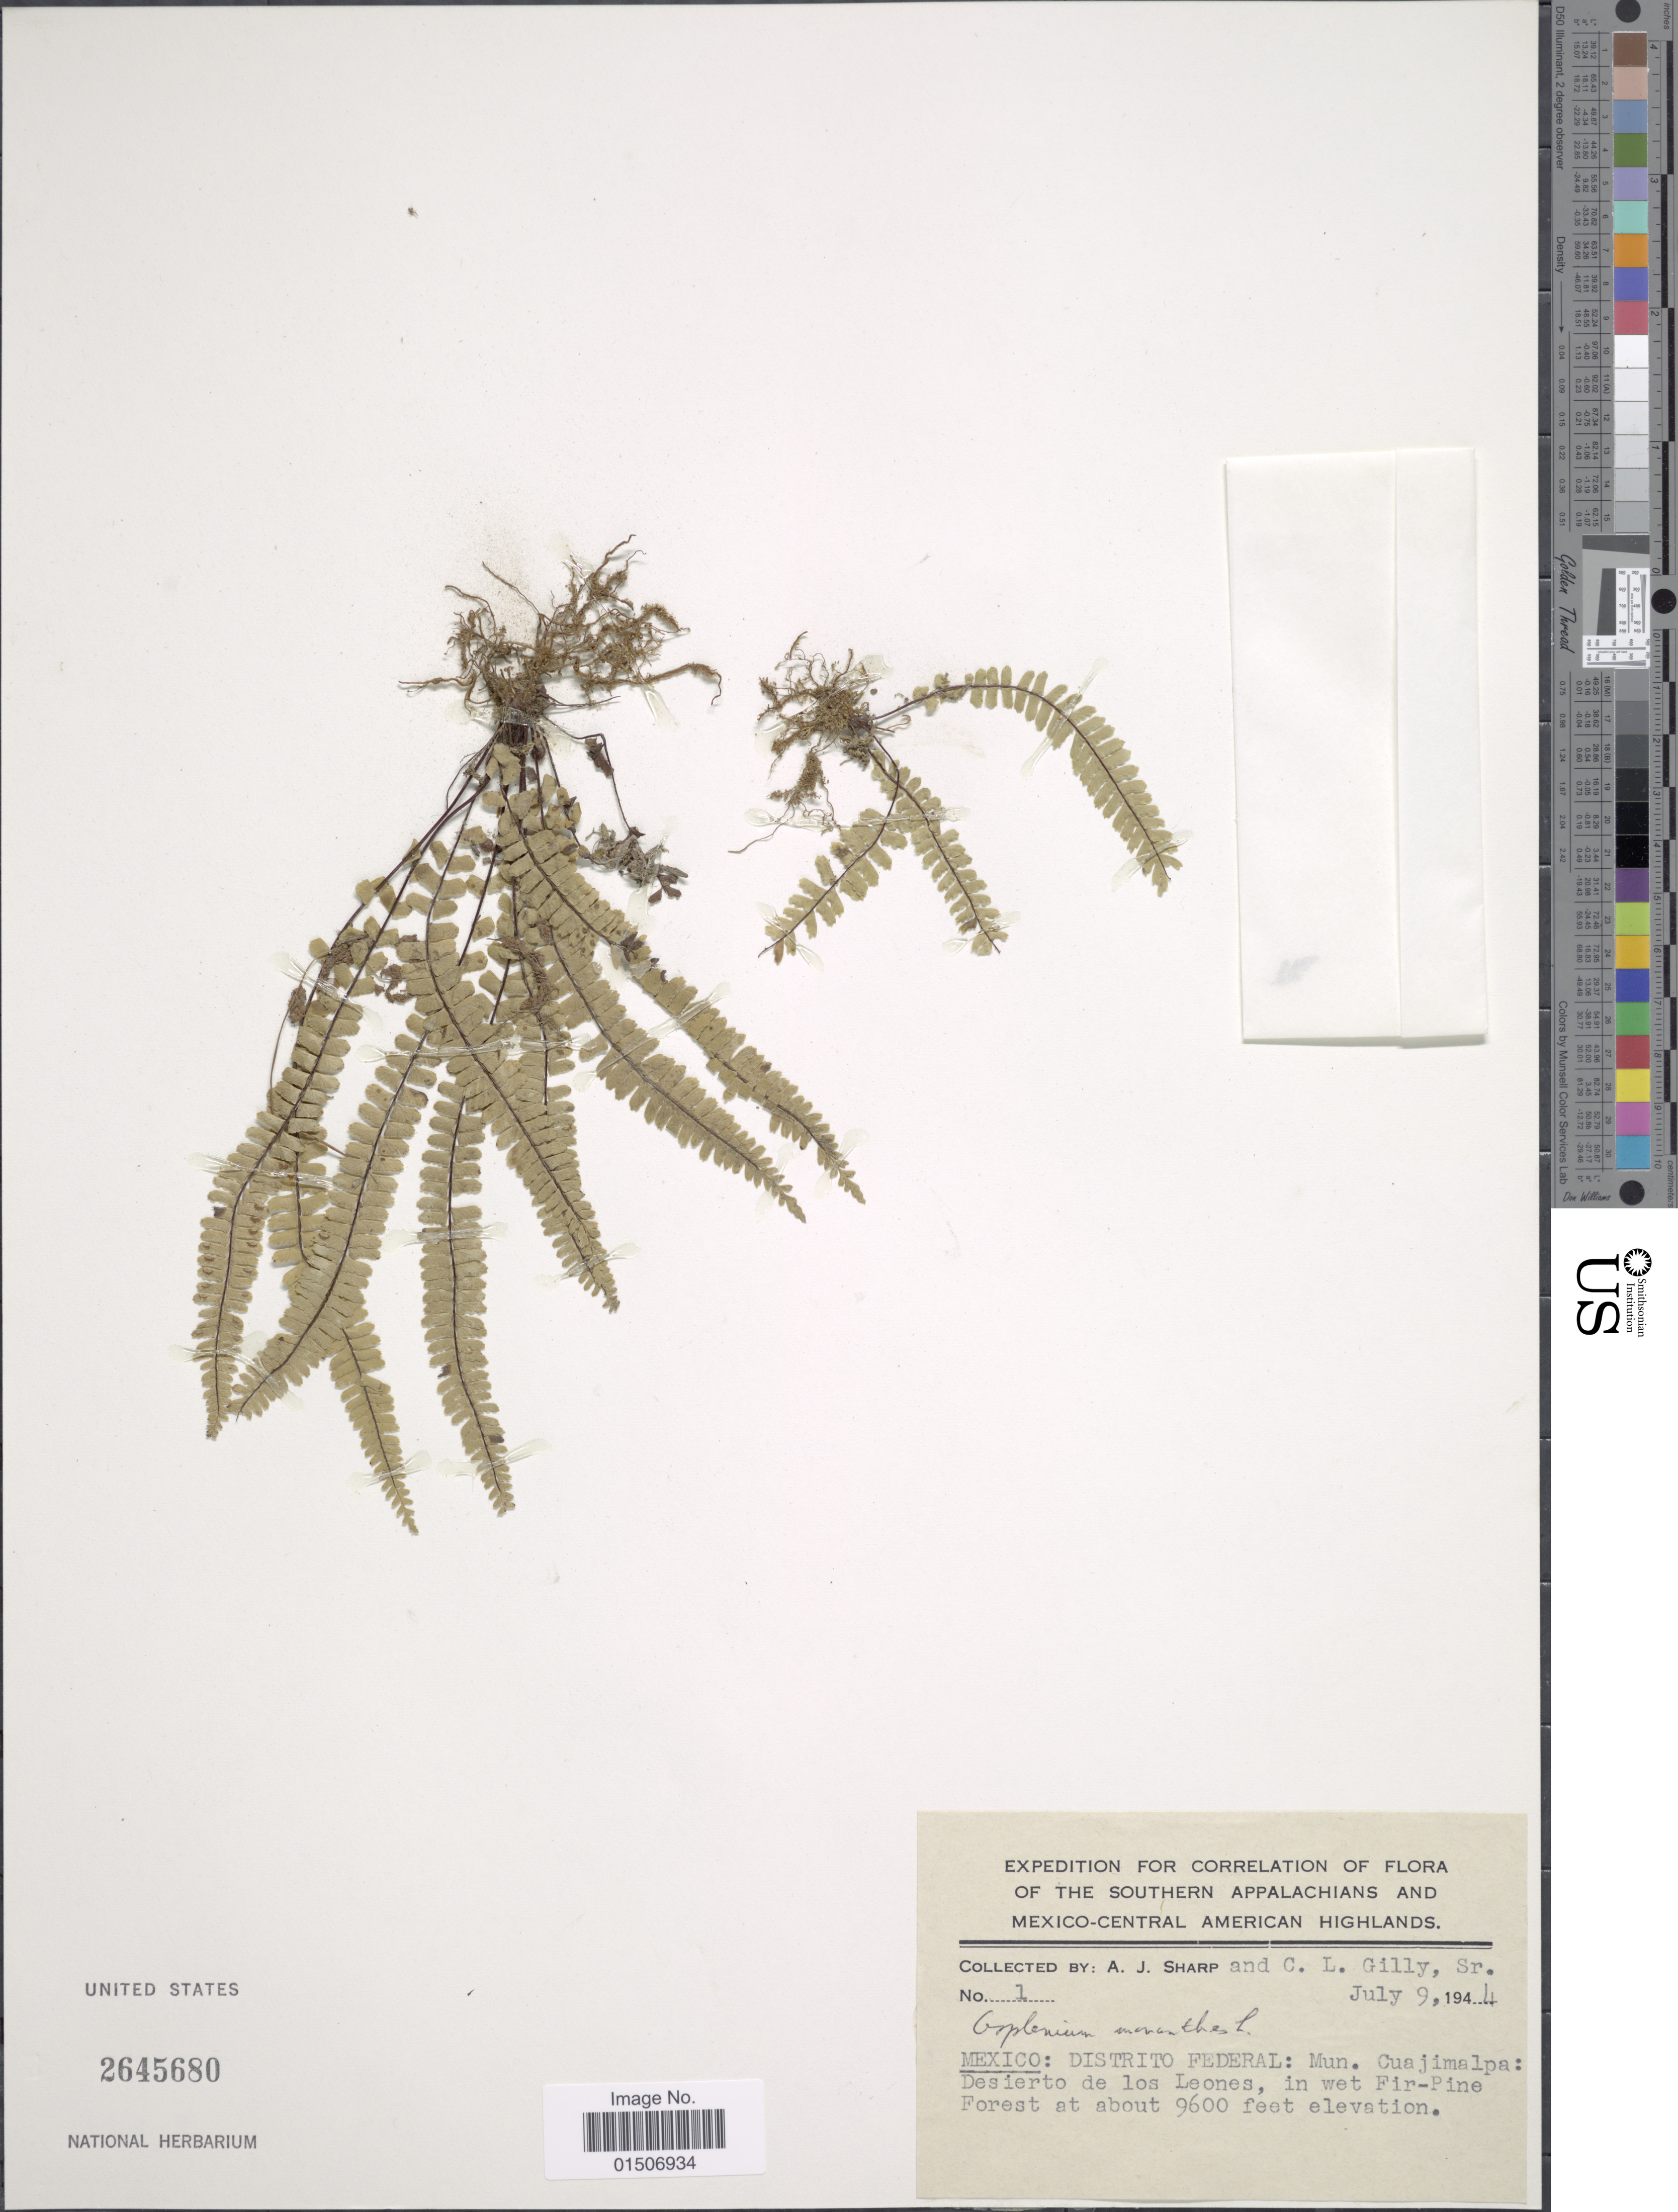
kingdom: Plantae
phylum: Tracheophyta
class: Polypodiopsida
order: Polypodiales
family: Aspleniaceae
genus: Asplenium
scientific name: Asplenium monanthes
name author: L.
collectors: A. J. Sharp & C. Gilly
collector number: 1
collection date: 1944-07-09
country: Mexico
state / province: Distrito Federal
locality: The Southern Appalachians and Mexico-Central American Highlands, Mun. Cuajimalpa: Desierto de los Leones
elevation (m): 2926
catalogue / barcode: US 2645680